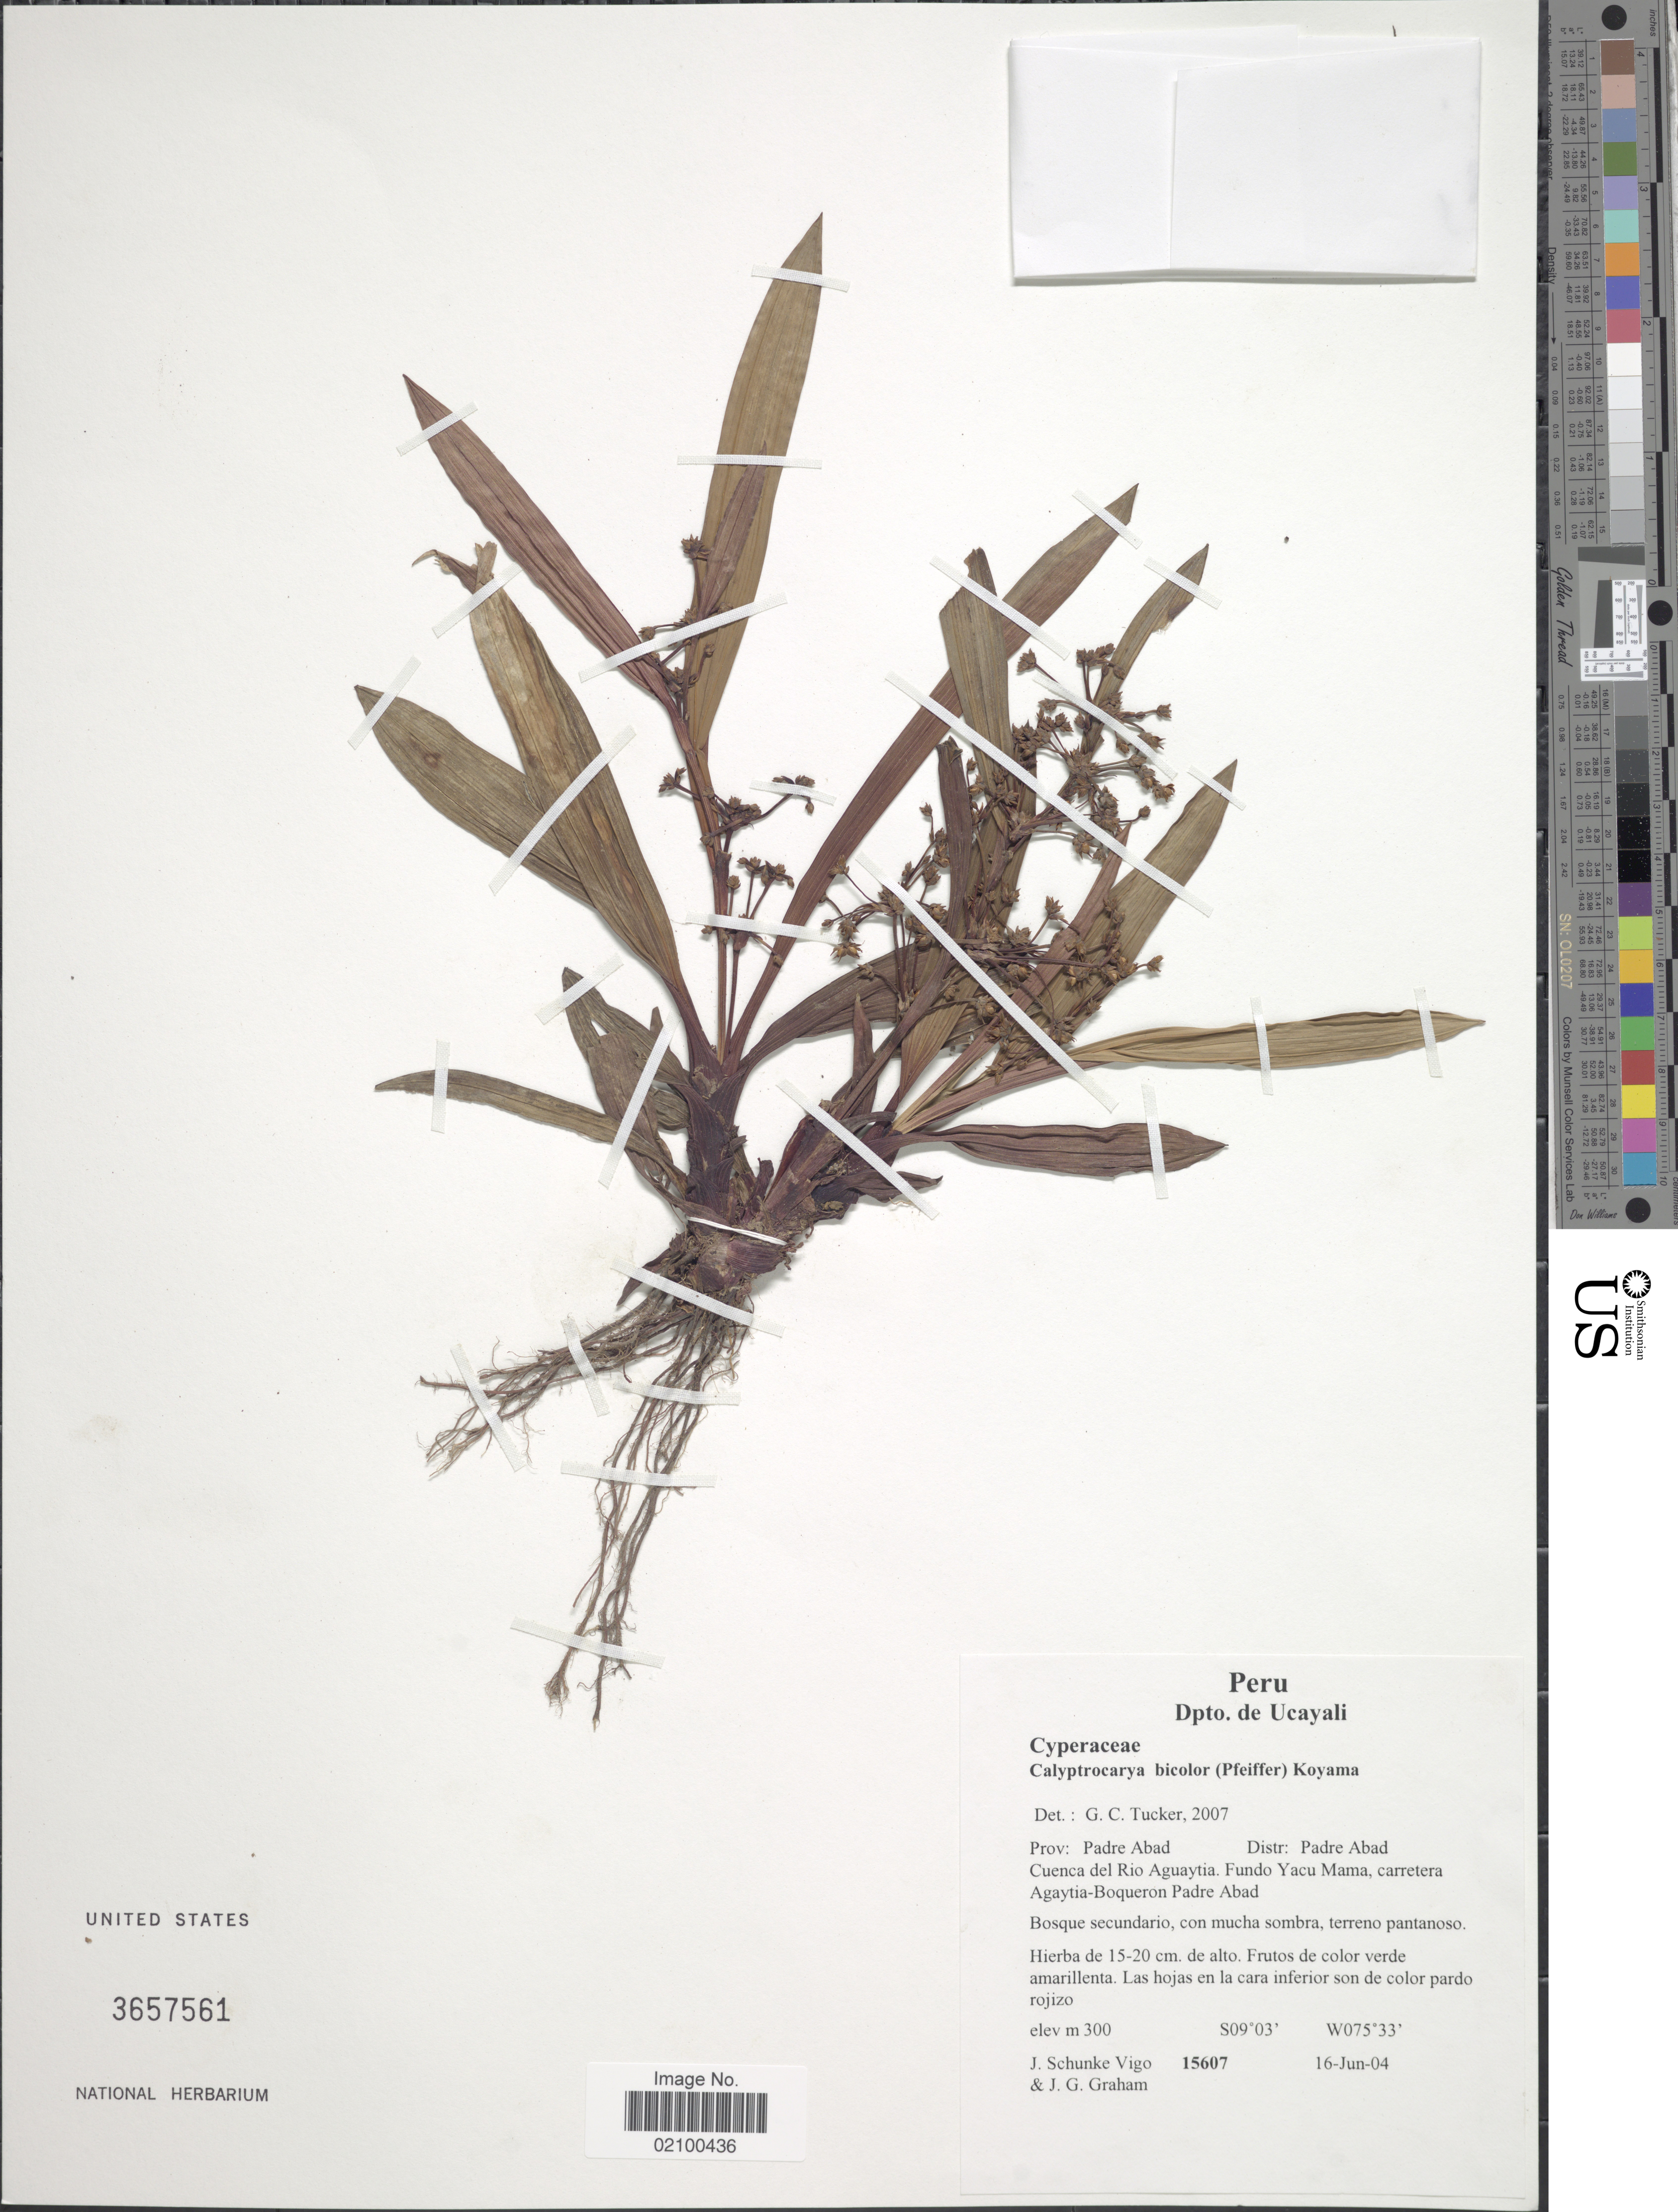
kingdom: Plantae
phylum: Tracheophyta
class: Liliopsida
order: Poales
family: Cyperaceae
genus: Calyptrocarya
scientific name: Calyptrocarya bicolor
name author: (H. Pfeiff.) T. Koyama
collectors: J. Schunke Vigo & J. Graham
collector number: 15607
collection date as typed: Transcribed d/m/y: 16/6/4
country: Peru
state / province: Ucayali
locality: Dpto. de Ucayali. Prov: Padre Abad. Distr: Padre Abad. Cuenca del Rio Aguaytia. Fundo Yacu Mama, carretera Agaytia-Boqueron Padre Abad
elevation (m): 300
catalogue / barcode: US 3657561